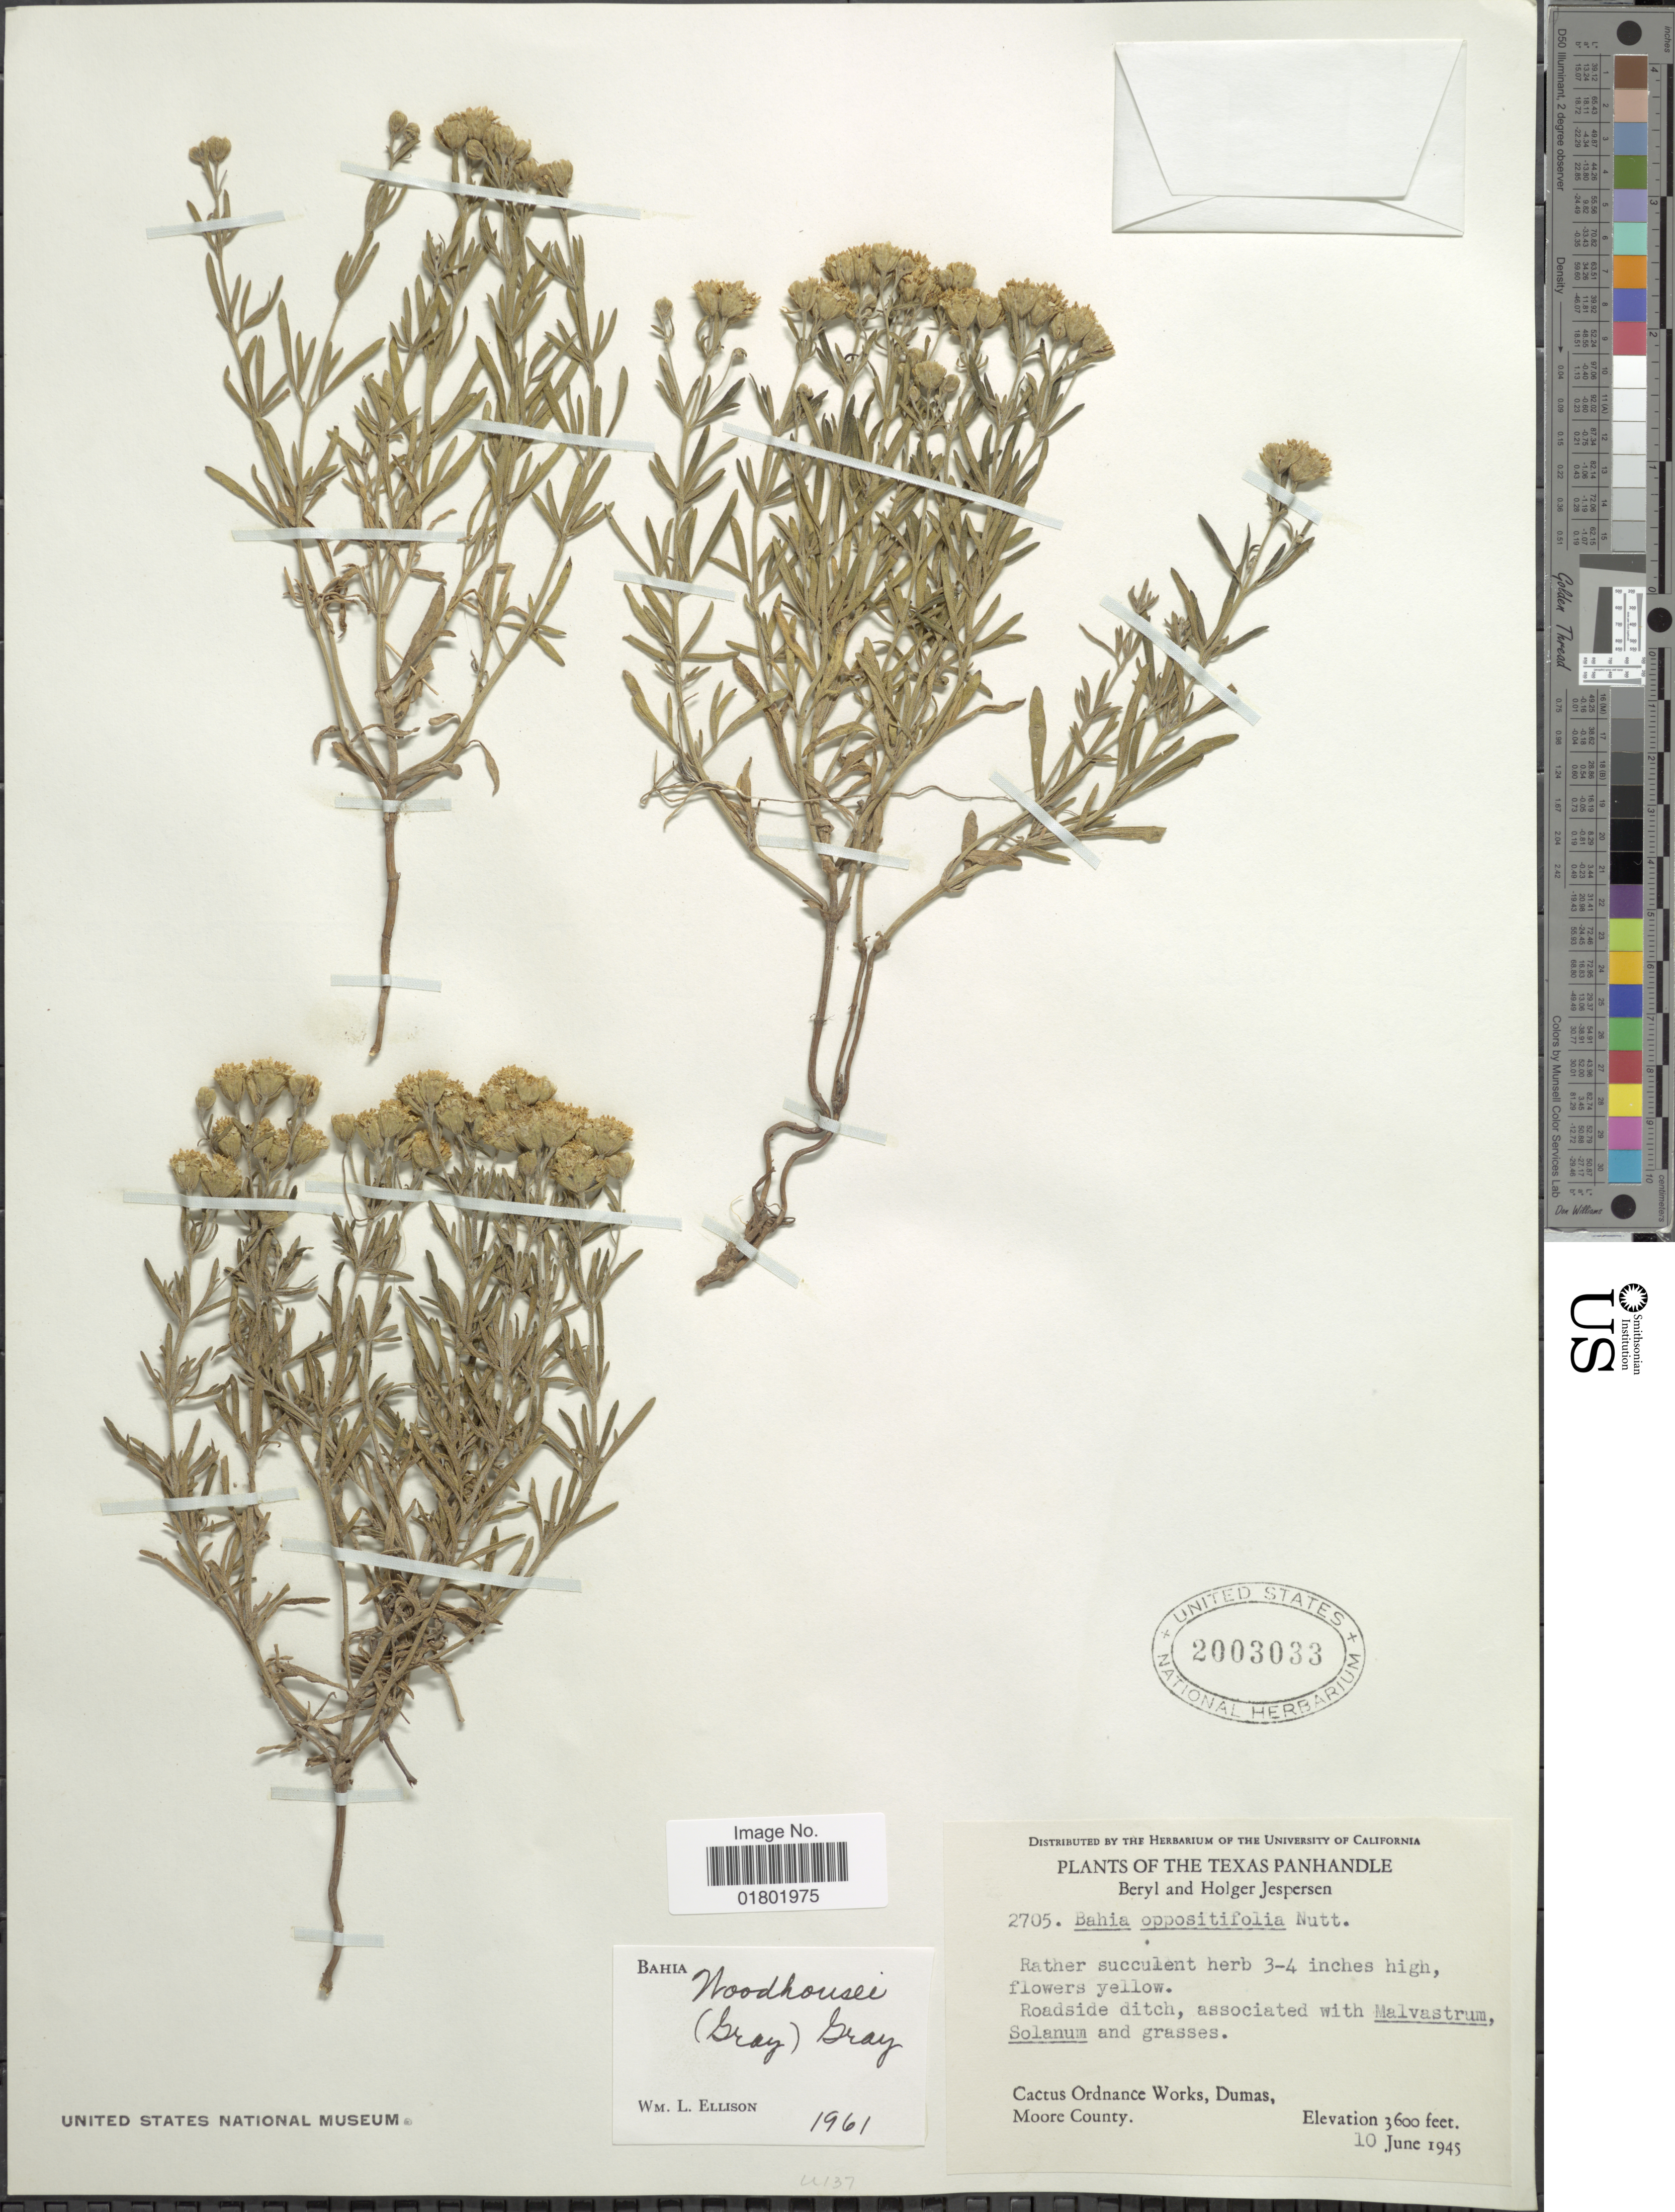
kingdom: Plantae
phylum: Tracheophyta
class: Magnoliopsida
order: Asterales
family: Asteraceae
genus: Bahia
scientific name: Bahia woodhousei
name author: A. Gray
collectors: B. Jespersen & H. Jespersen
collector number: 2705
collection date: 1945-06-10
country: United States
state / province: Texas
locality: Texas Panhandle, Cactus Ordnance Works, Dumas, Moore County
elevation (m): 1097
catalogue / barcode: US 2003033